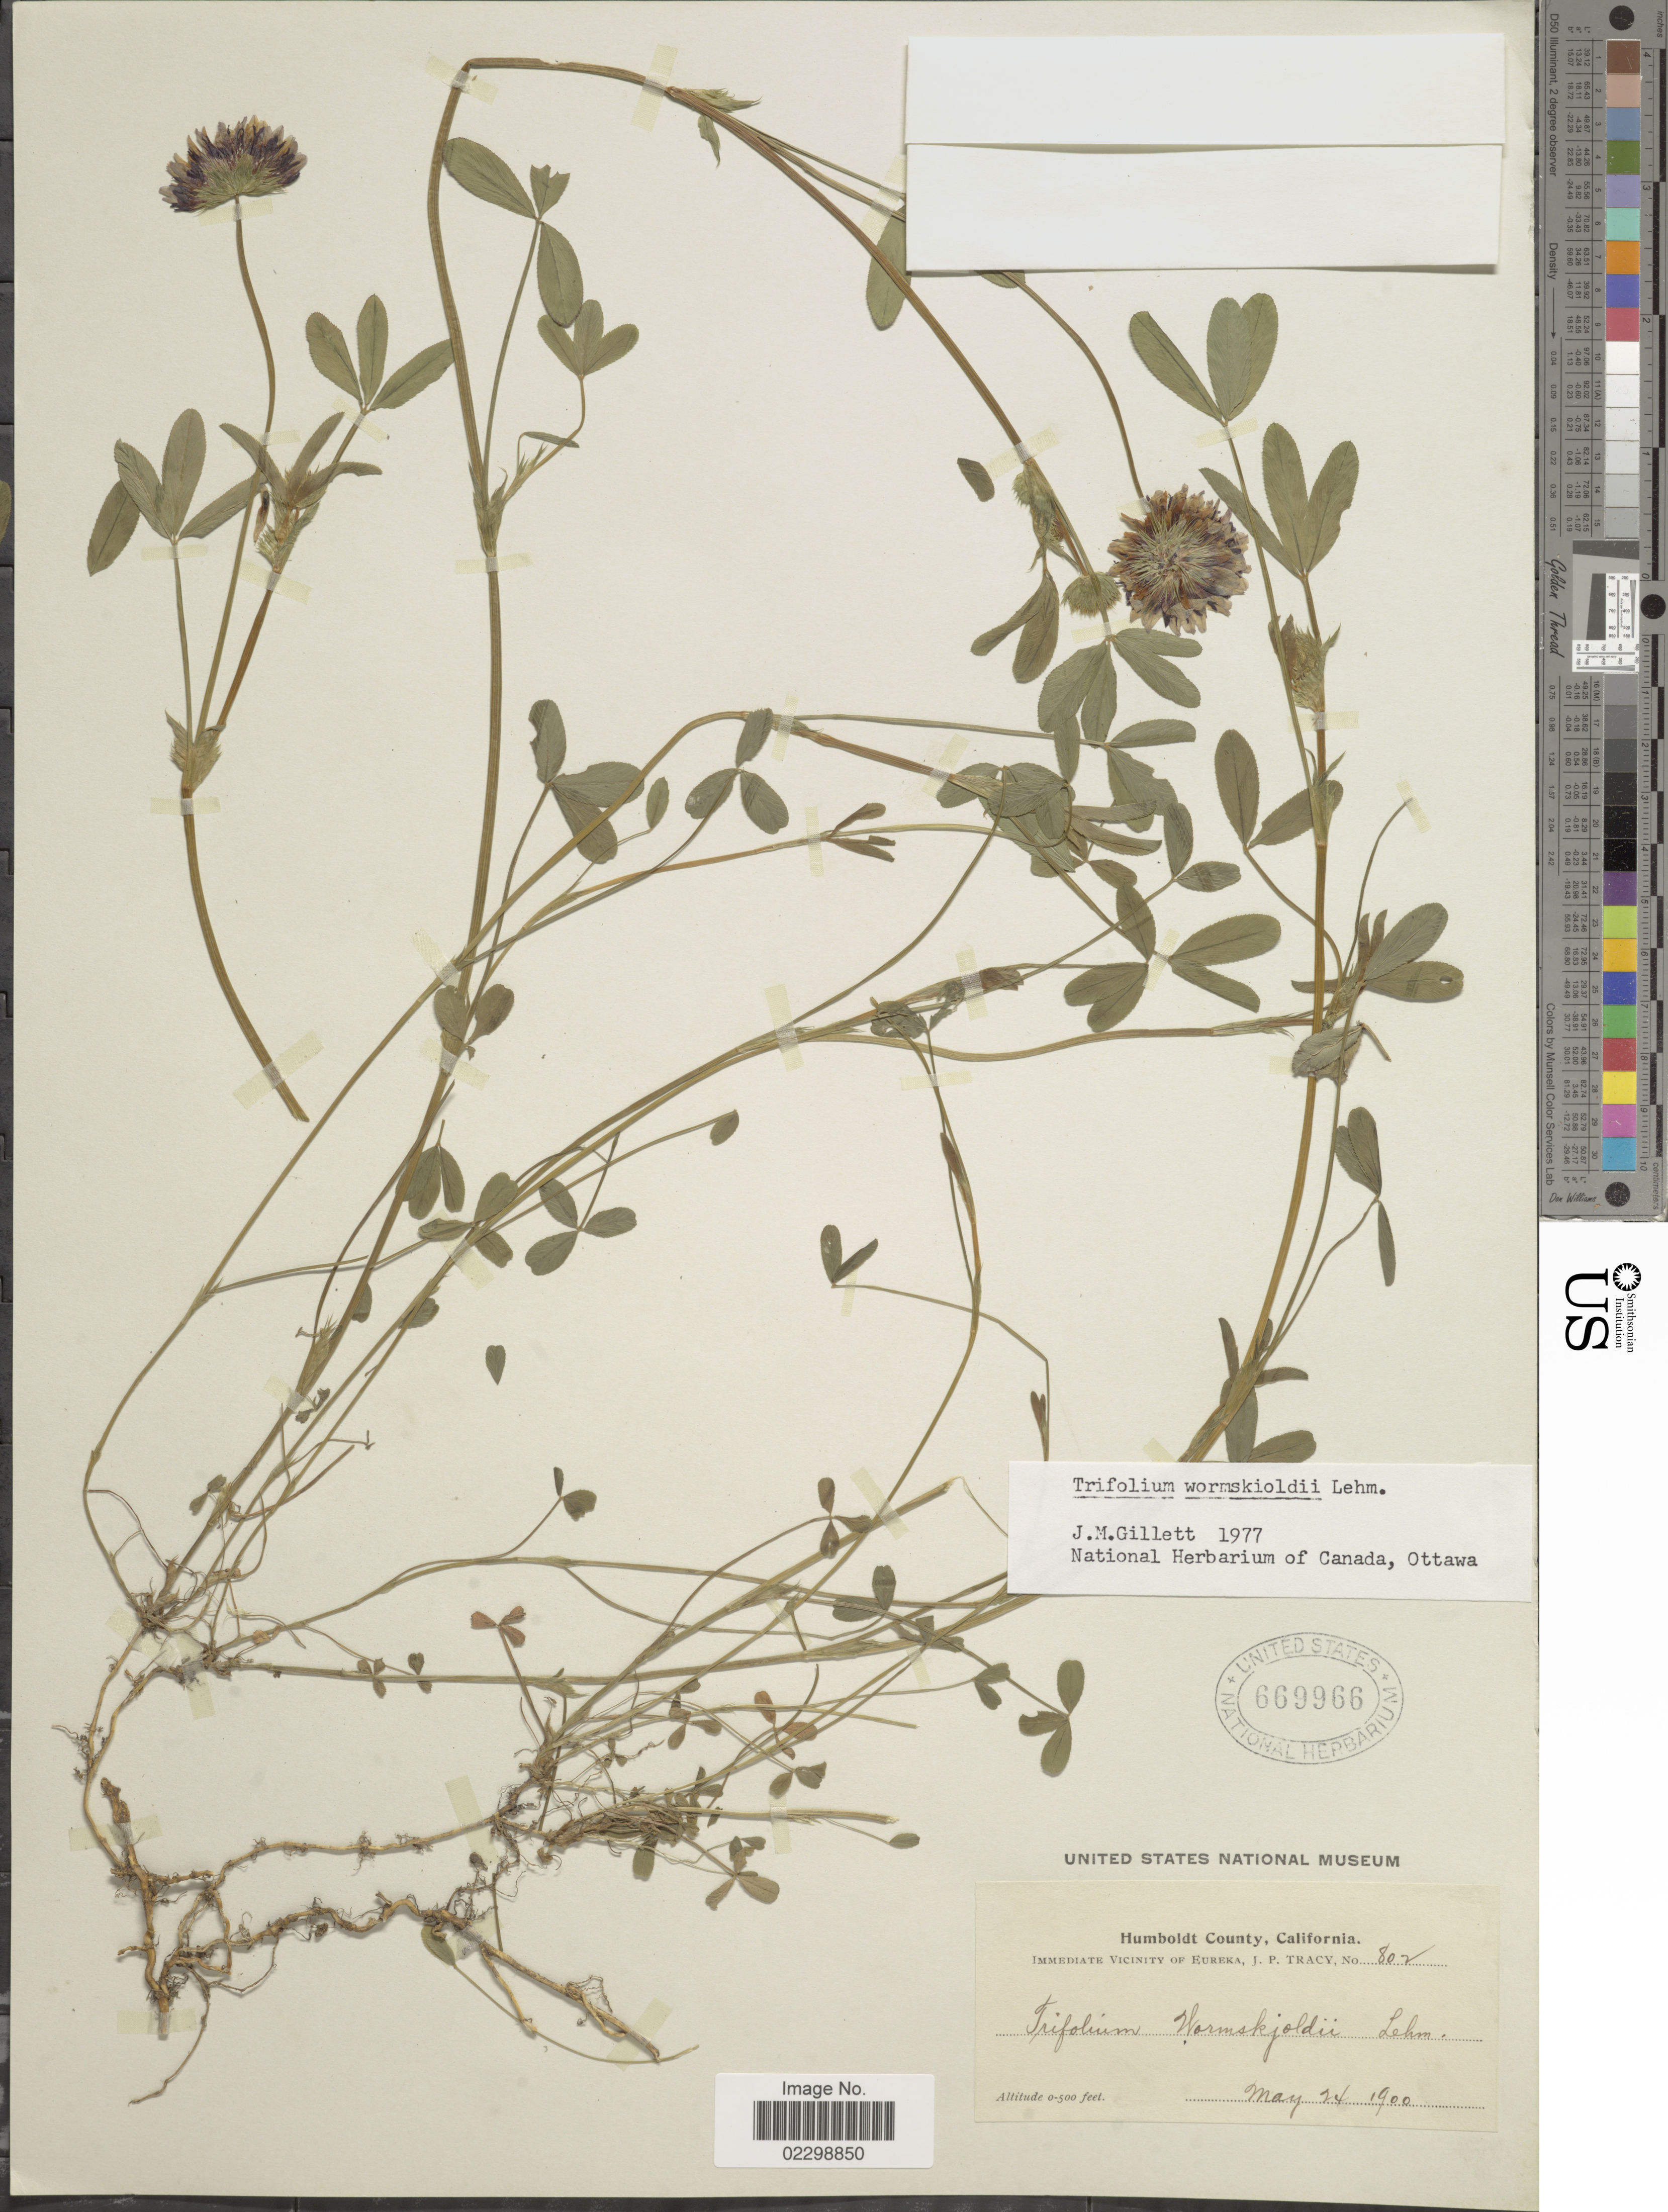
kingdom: Plantae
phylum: Tracheophyta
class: Magnoliopsida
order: Fabales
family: Fabaceae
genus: Trifolium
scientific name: Trifolium wormskioldii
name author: Lehm.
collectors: J. Tracy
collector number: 802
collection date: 1900-05-24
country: United States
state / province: California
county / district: Humboldt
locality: Humboldt County, immediate Vicinity of Eureka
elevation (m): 0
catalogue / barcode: US 669966